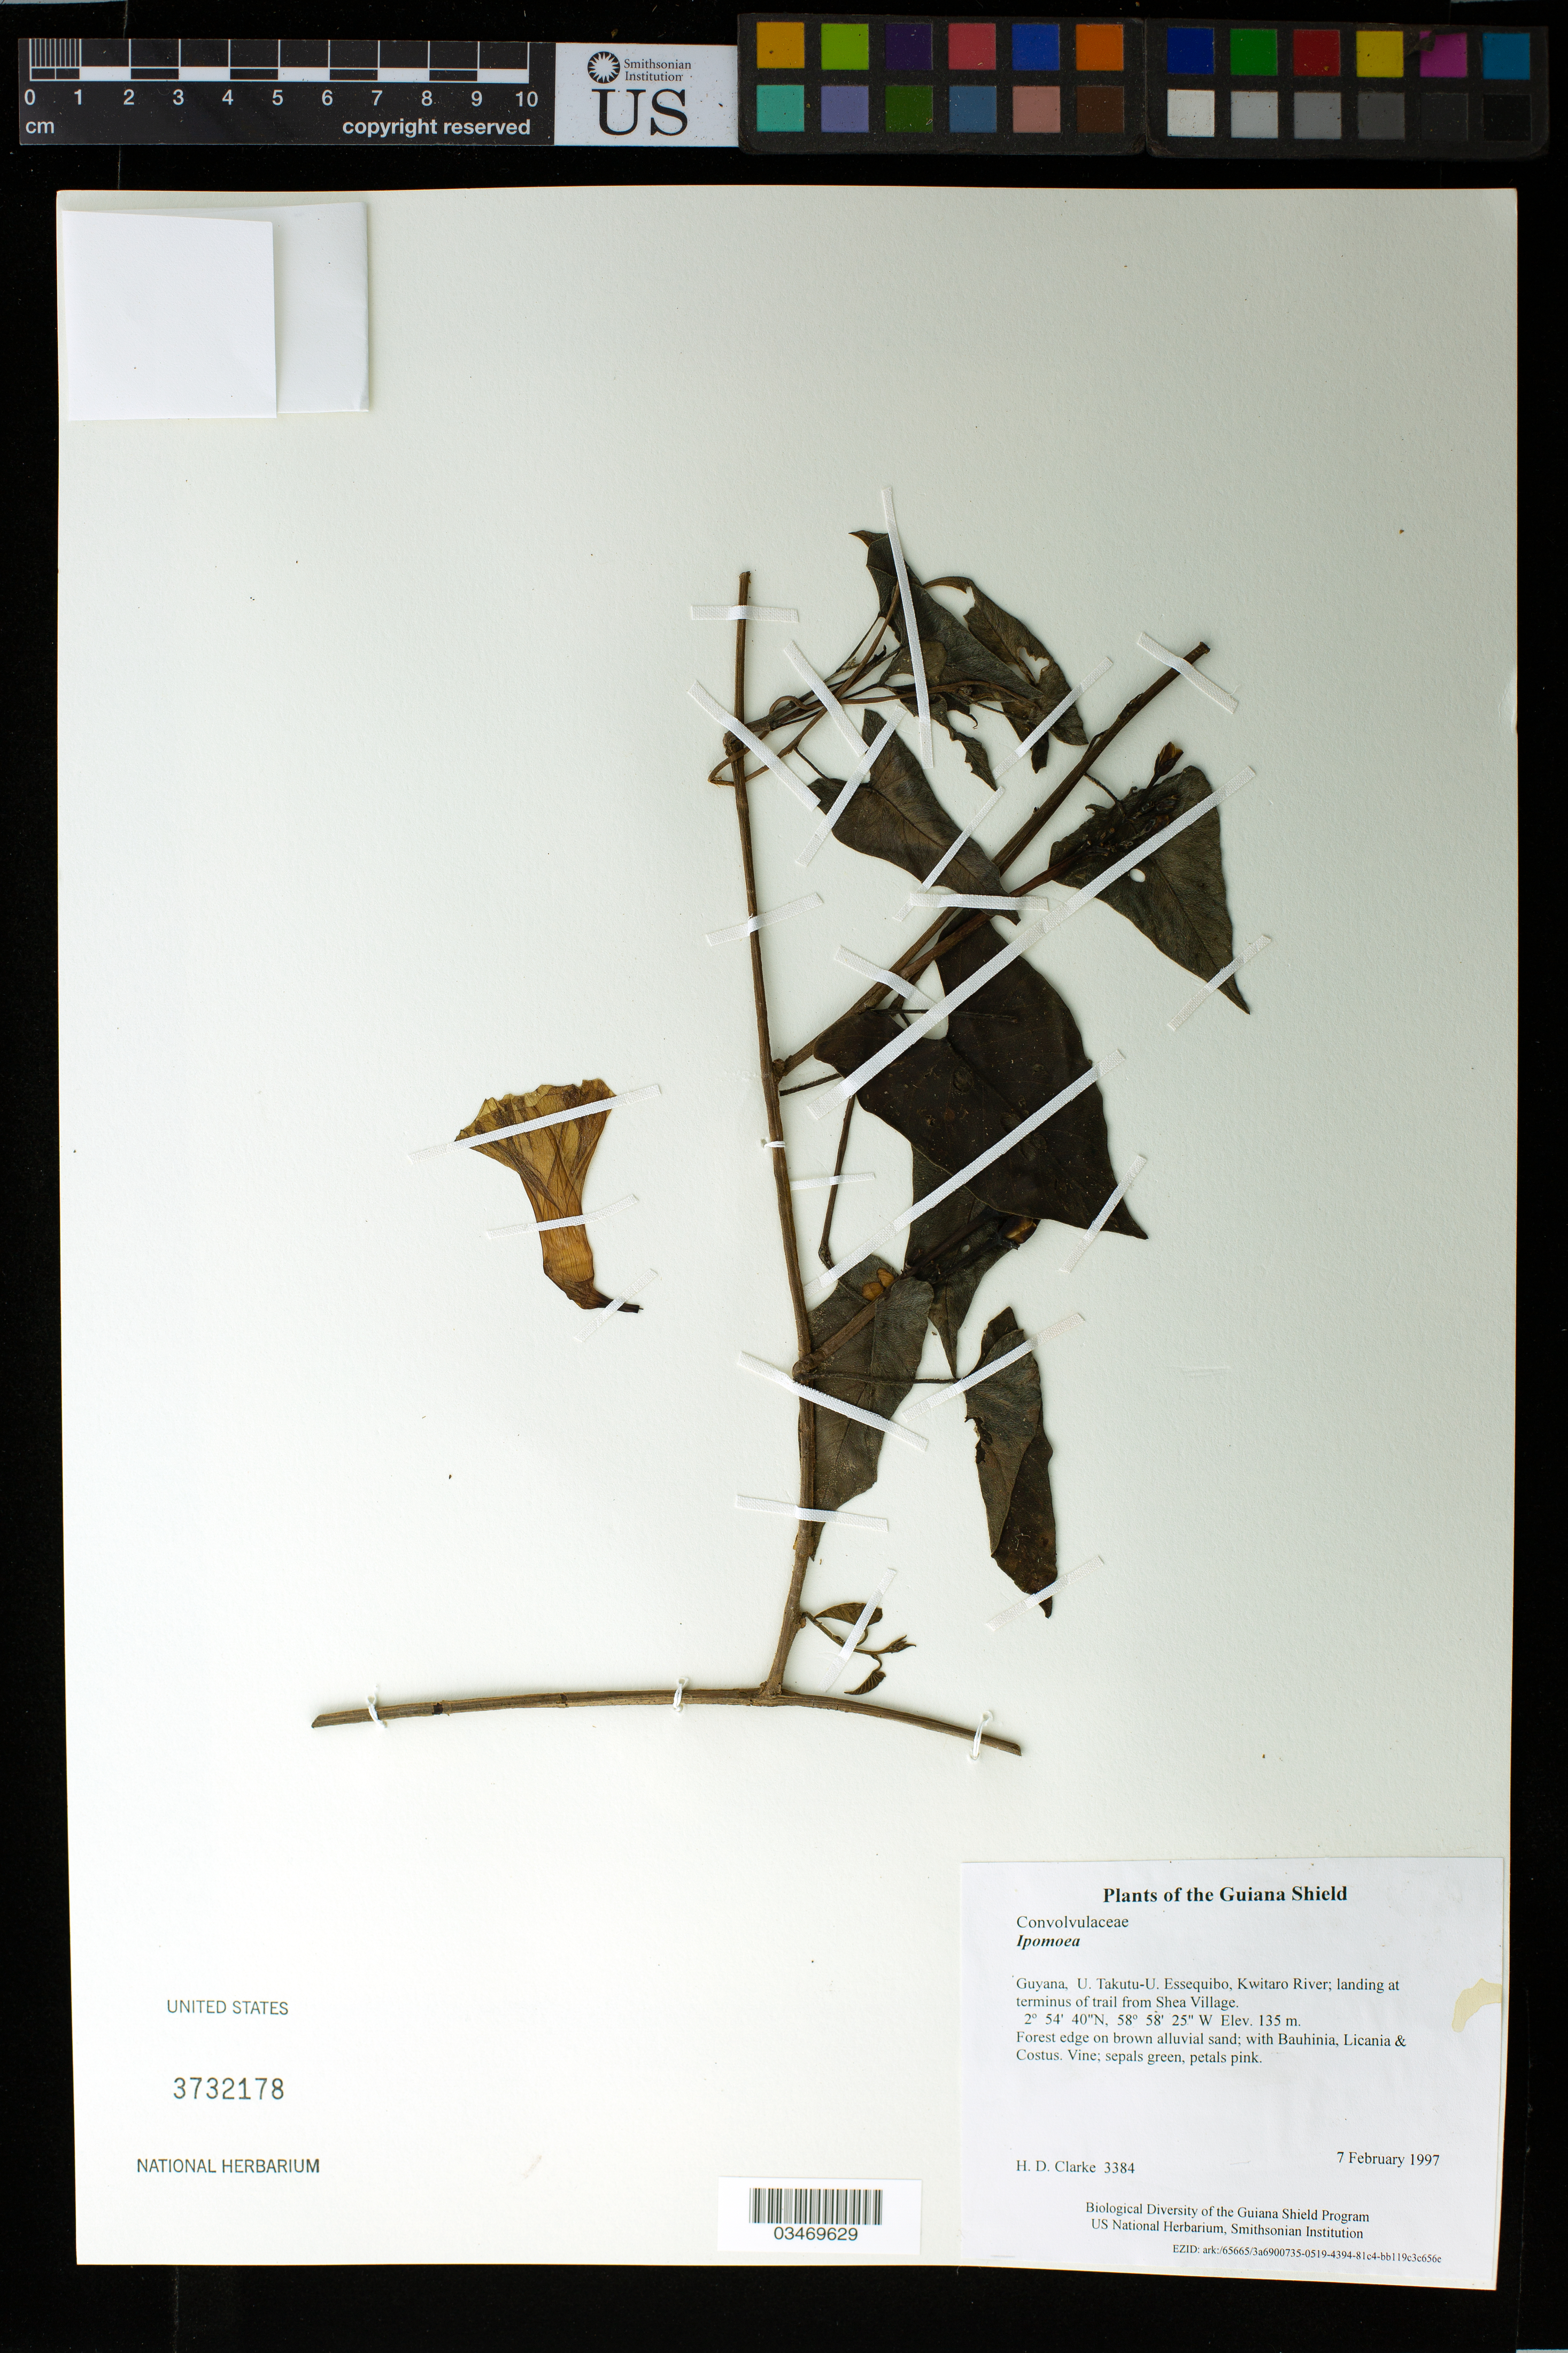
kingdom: Plantae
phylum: Tracheophyta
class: Magnoliopsida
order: Solanales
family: Convolvulaceae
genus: Ipomoea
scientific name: Ipomoea sp.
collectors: H. D. Clarke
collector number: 3384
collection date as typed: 7 February 1997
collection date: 1997-02-07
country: Guyana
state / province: U. Takutu-U. Essequibo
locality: Kwitaro River; landing at terminus of trail from Shea Village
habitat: Forest edge on brown alluvial sand; with Bauhinia, Licania & Costus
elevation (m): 135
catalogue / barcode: US 3732178